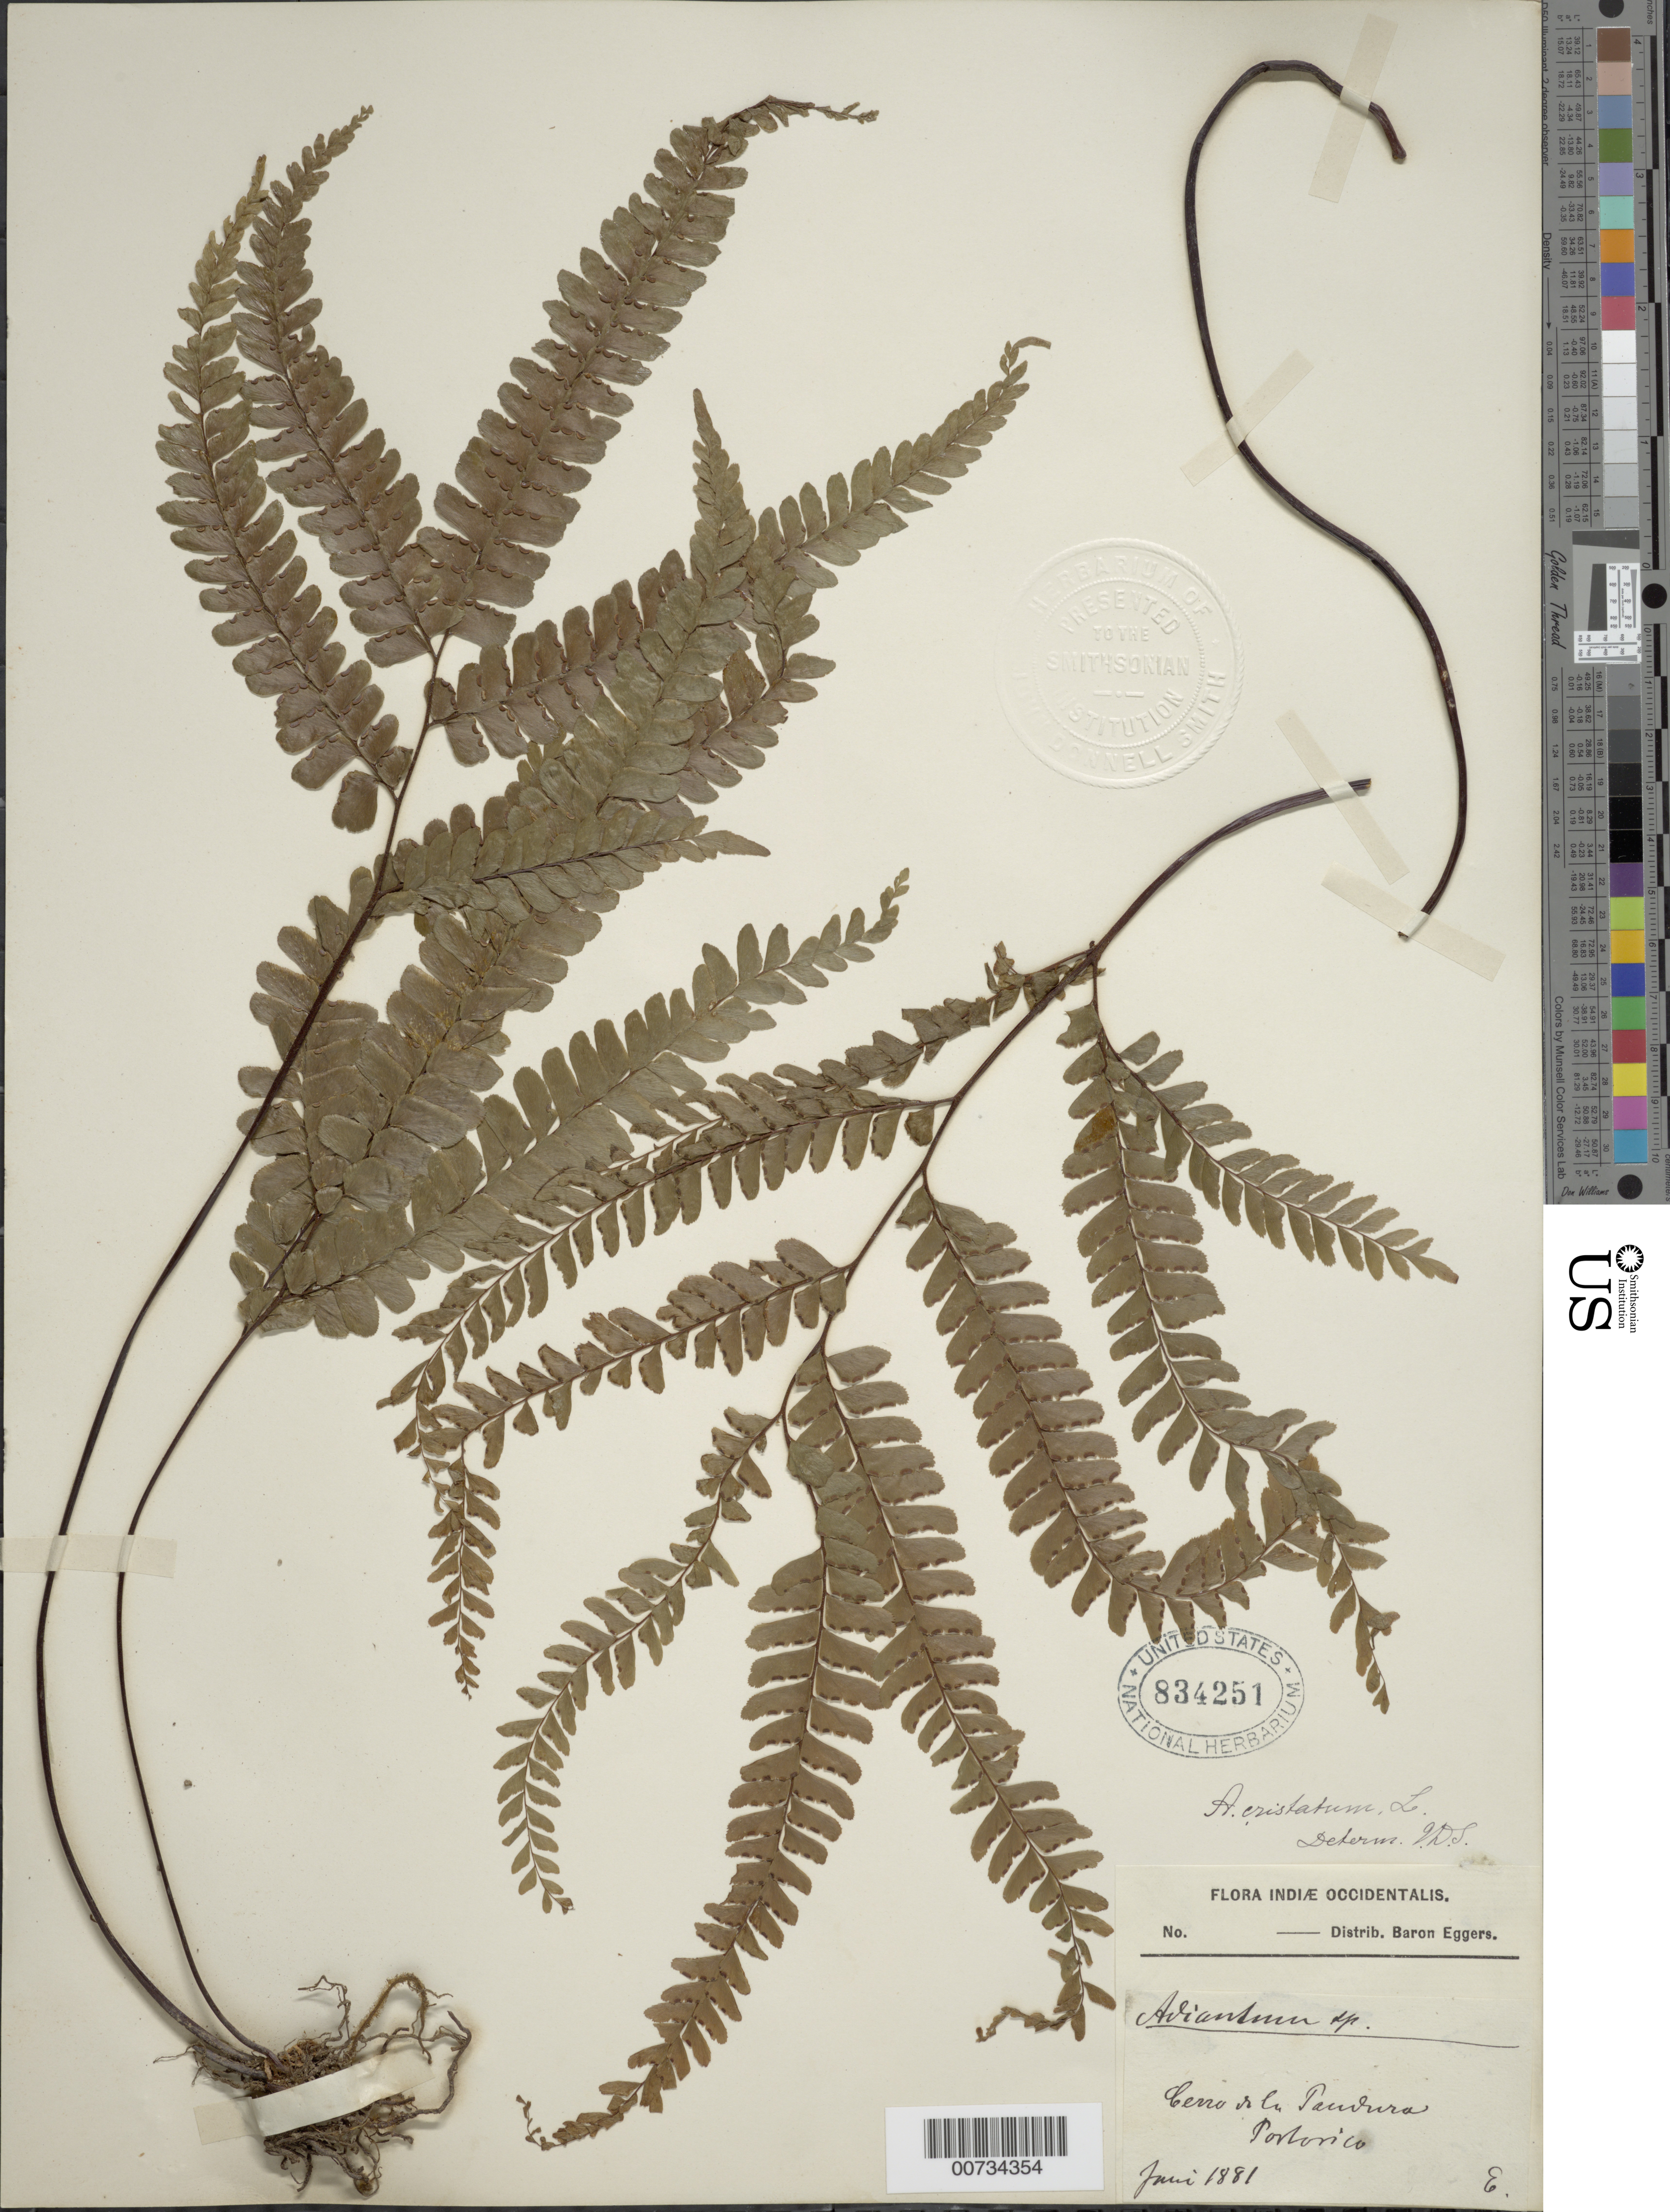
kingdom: Plantae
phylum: Tracheophyta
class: Polypodiopsida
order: Polypodiales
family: Pteridaceae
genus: Adiantum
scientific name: Adiantum pyramidale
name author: (L.) Willd.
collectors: H. F. A. von Eggers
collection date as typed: Jun 1881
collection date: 1881-06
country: Puerto Rico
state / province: Yabucoa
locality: Cerro de la Pandura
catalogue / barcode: US 834251